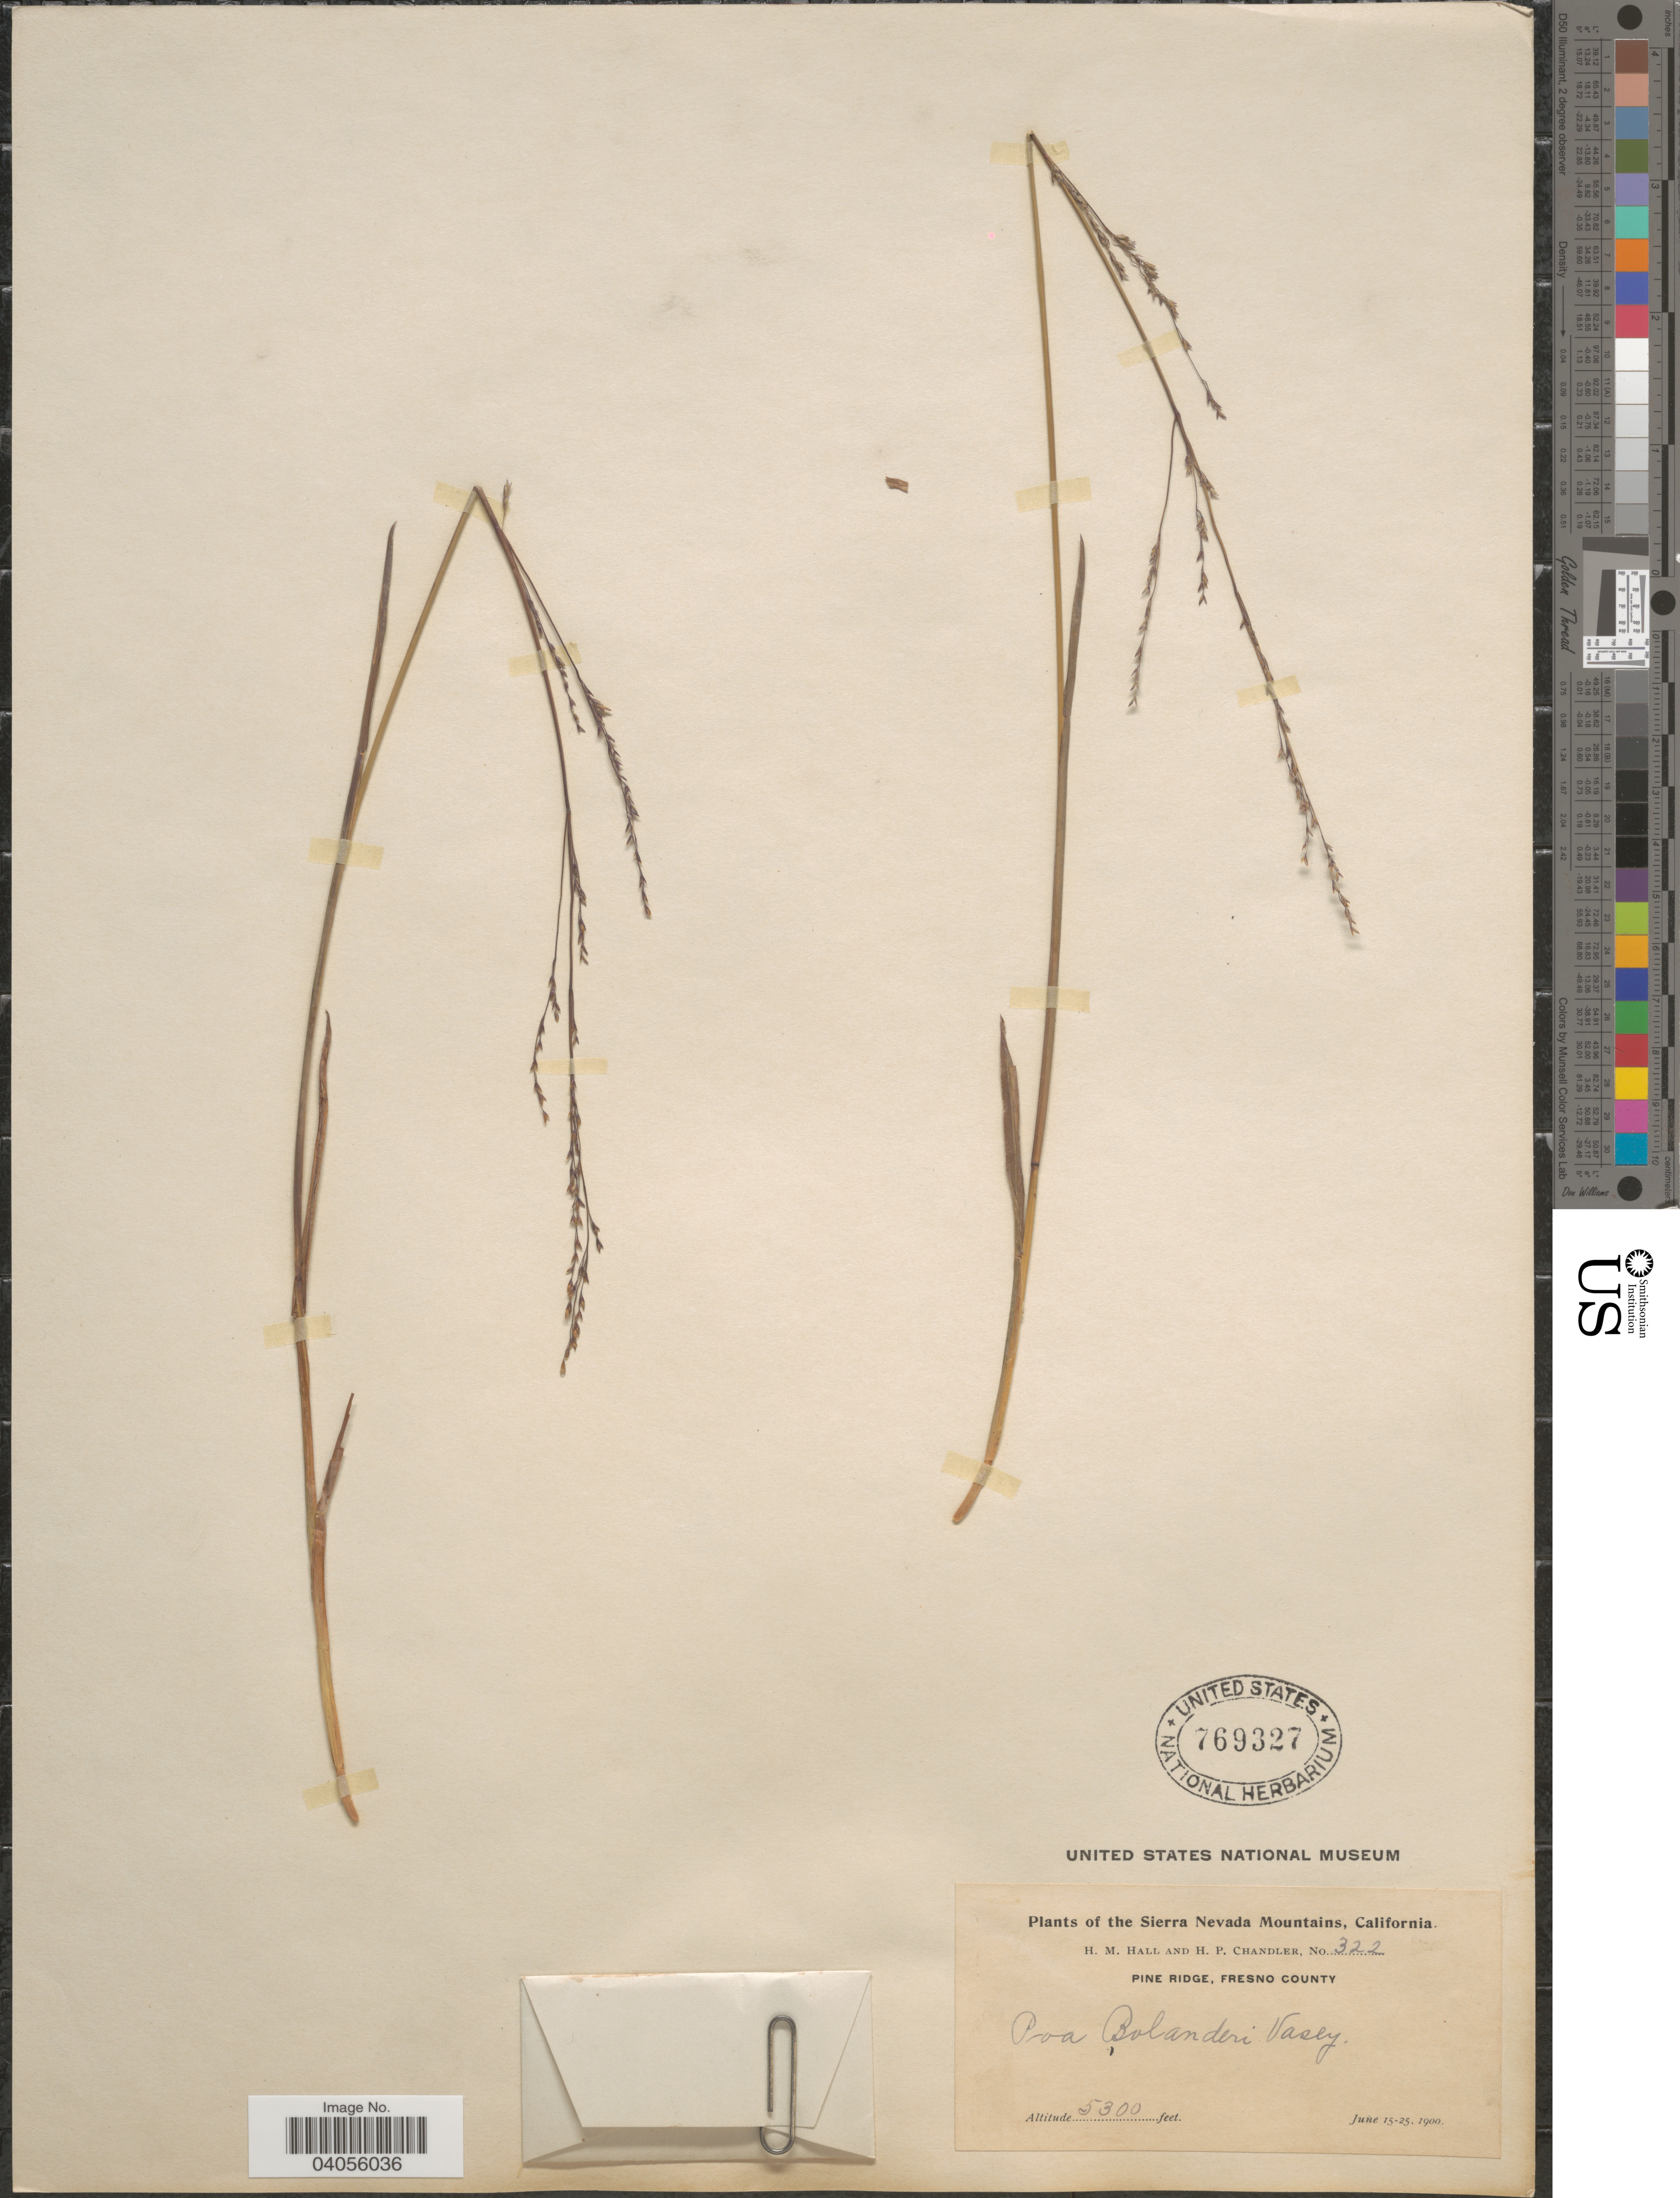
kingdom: Plantae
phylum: Tracheophyta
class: Liliopsida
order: Poales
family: Poaceae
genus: Poa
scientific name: Poa bolanderi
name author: Vasey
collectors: H. M. Hall & H. Chandler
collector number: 322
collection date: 1900-06-15/1900-06-25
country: United States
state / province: California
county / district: Fresno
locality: Sierra Nevada Mountains. Pine Ridge, Fresno County.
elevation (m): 1615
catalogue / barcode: US 769327